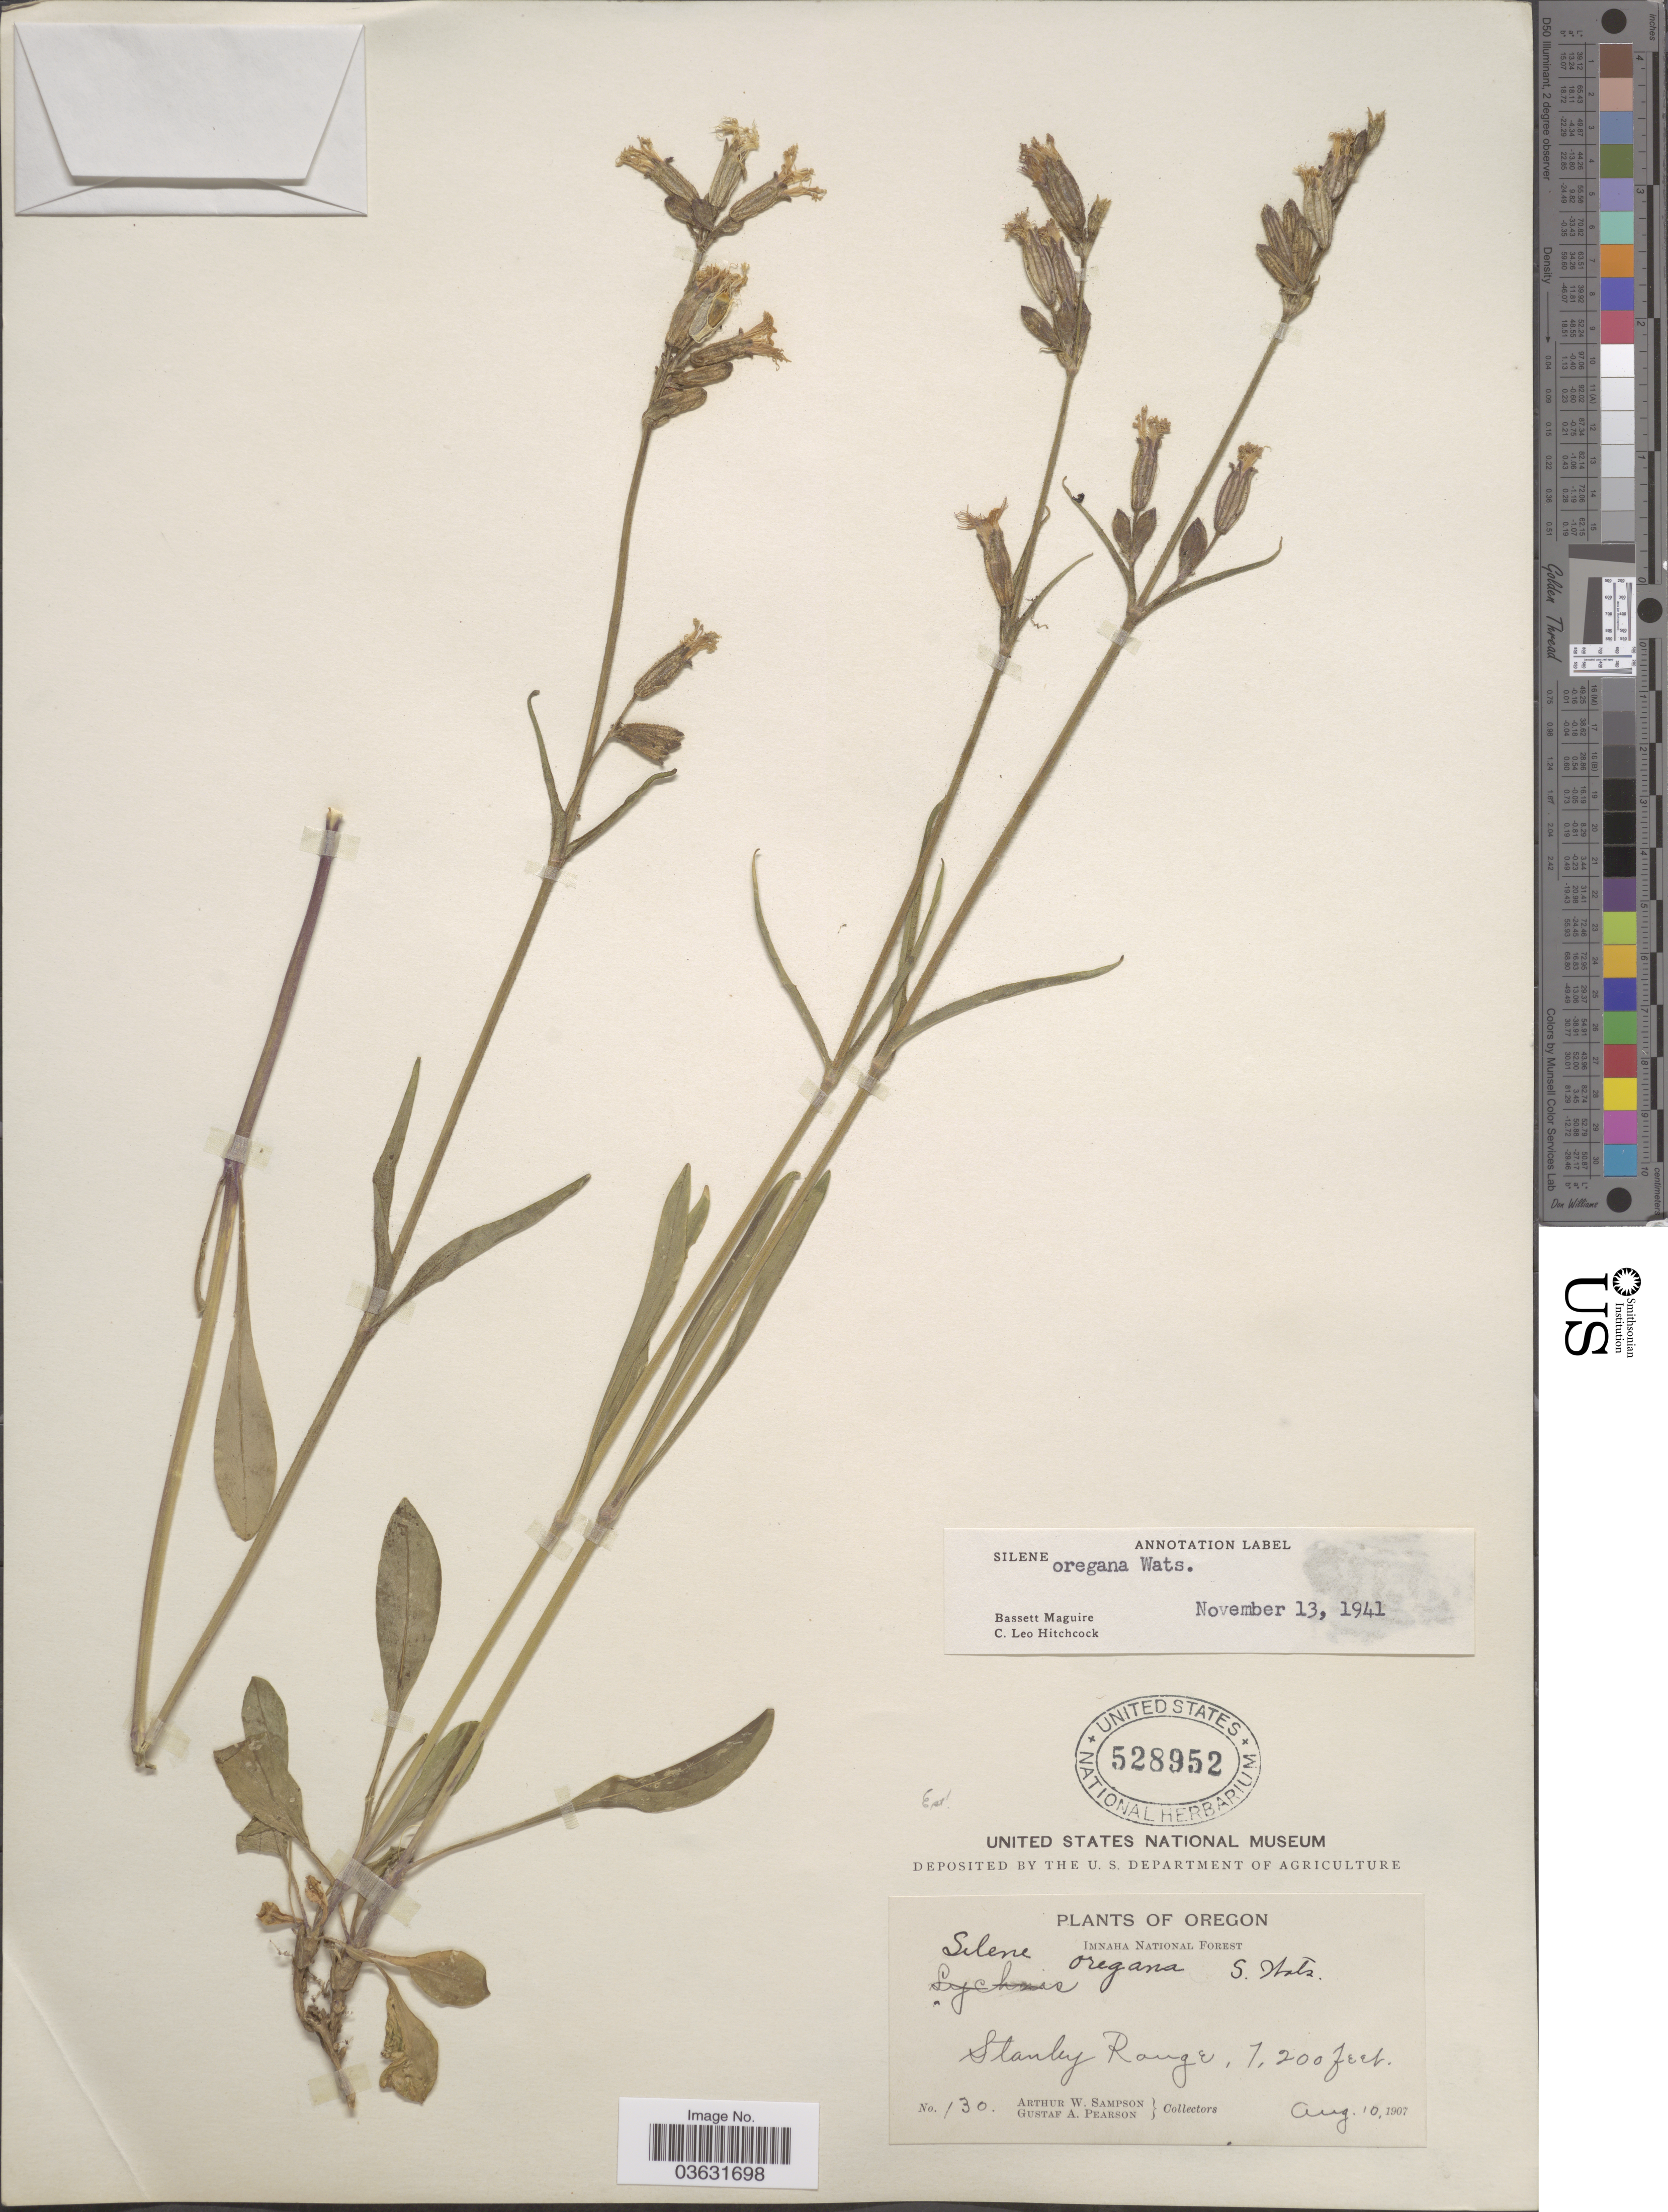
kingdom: Plantae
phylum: Tracheophyta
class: Magnoliopsida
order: Caryophyllales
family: Caryophyllaceae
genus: Silene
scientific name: Silene oregana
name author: S. Watson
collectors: A. Sampson & G. Pearson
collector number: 130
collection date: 1907-08-10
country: United States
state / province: Oregon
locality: Imnaha National Forest. Stanley Range.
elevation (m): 2195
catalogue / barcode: US 528952